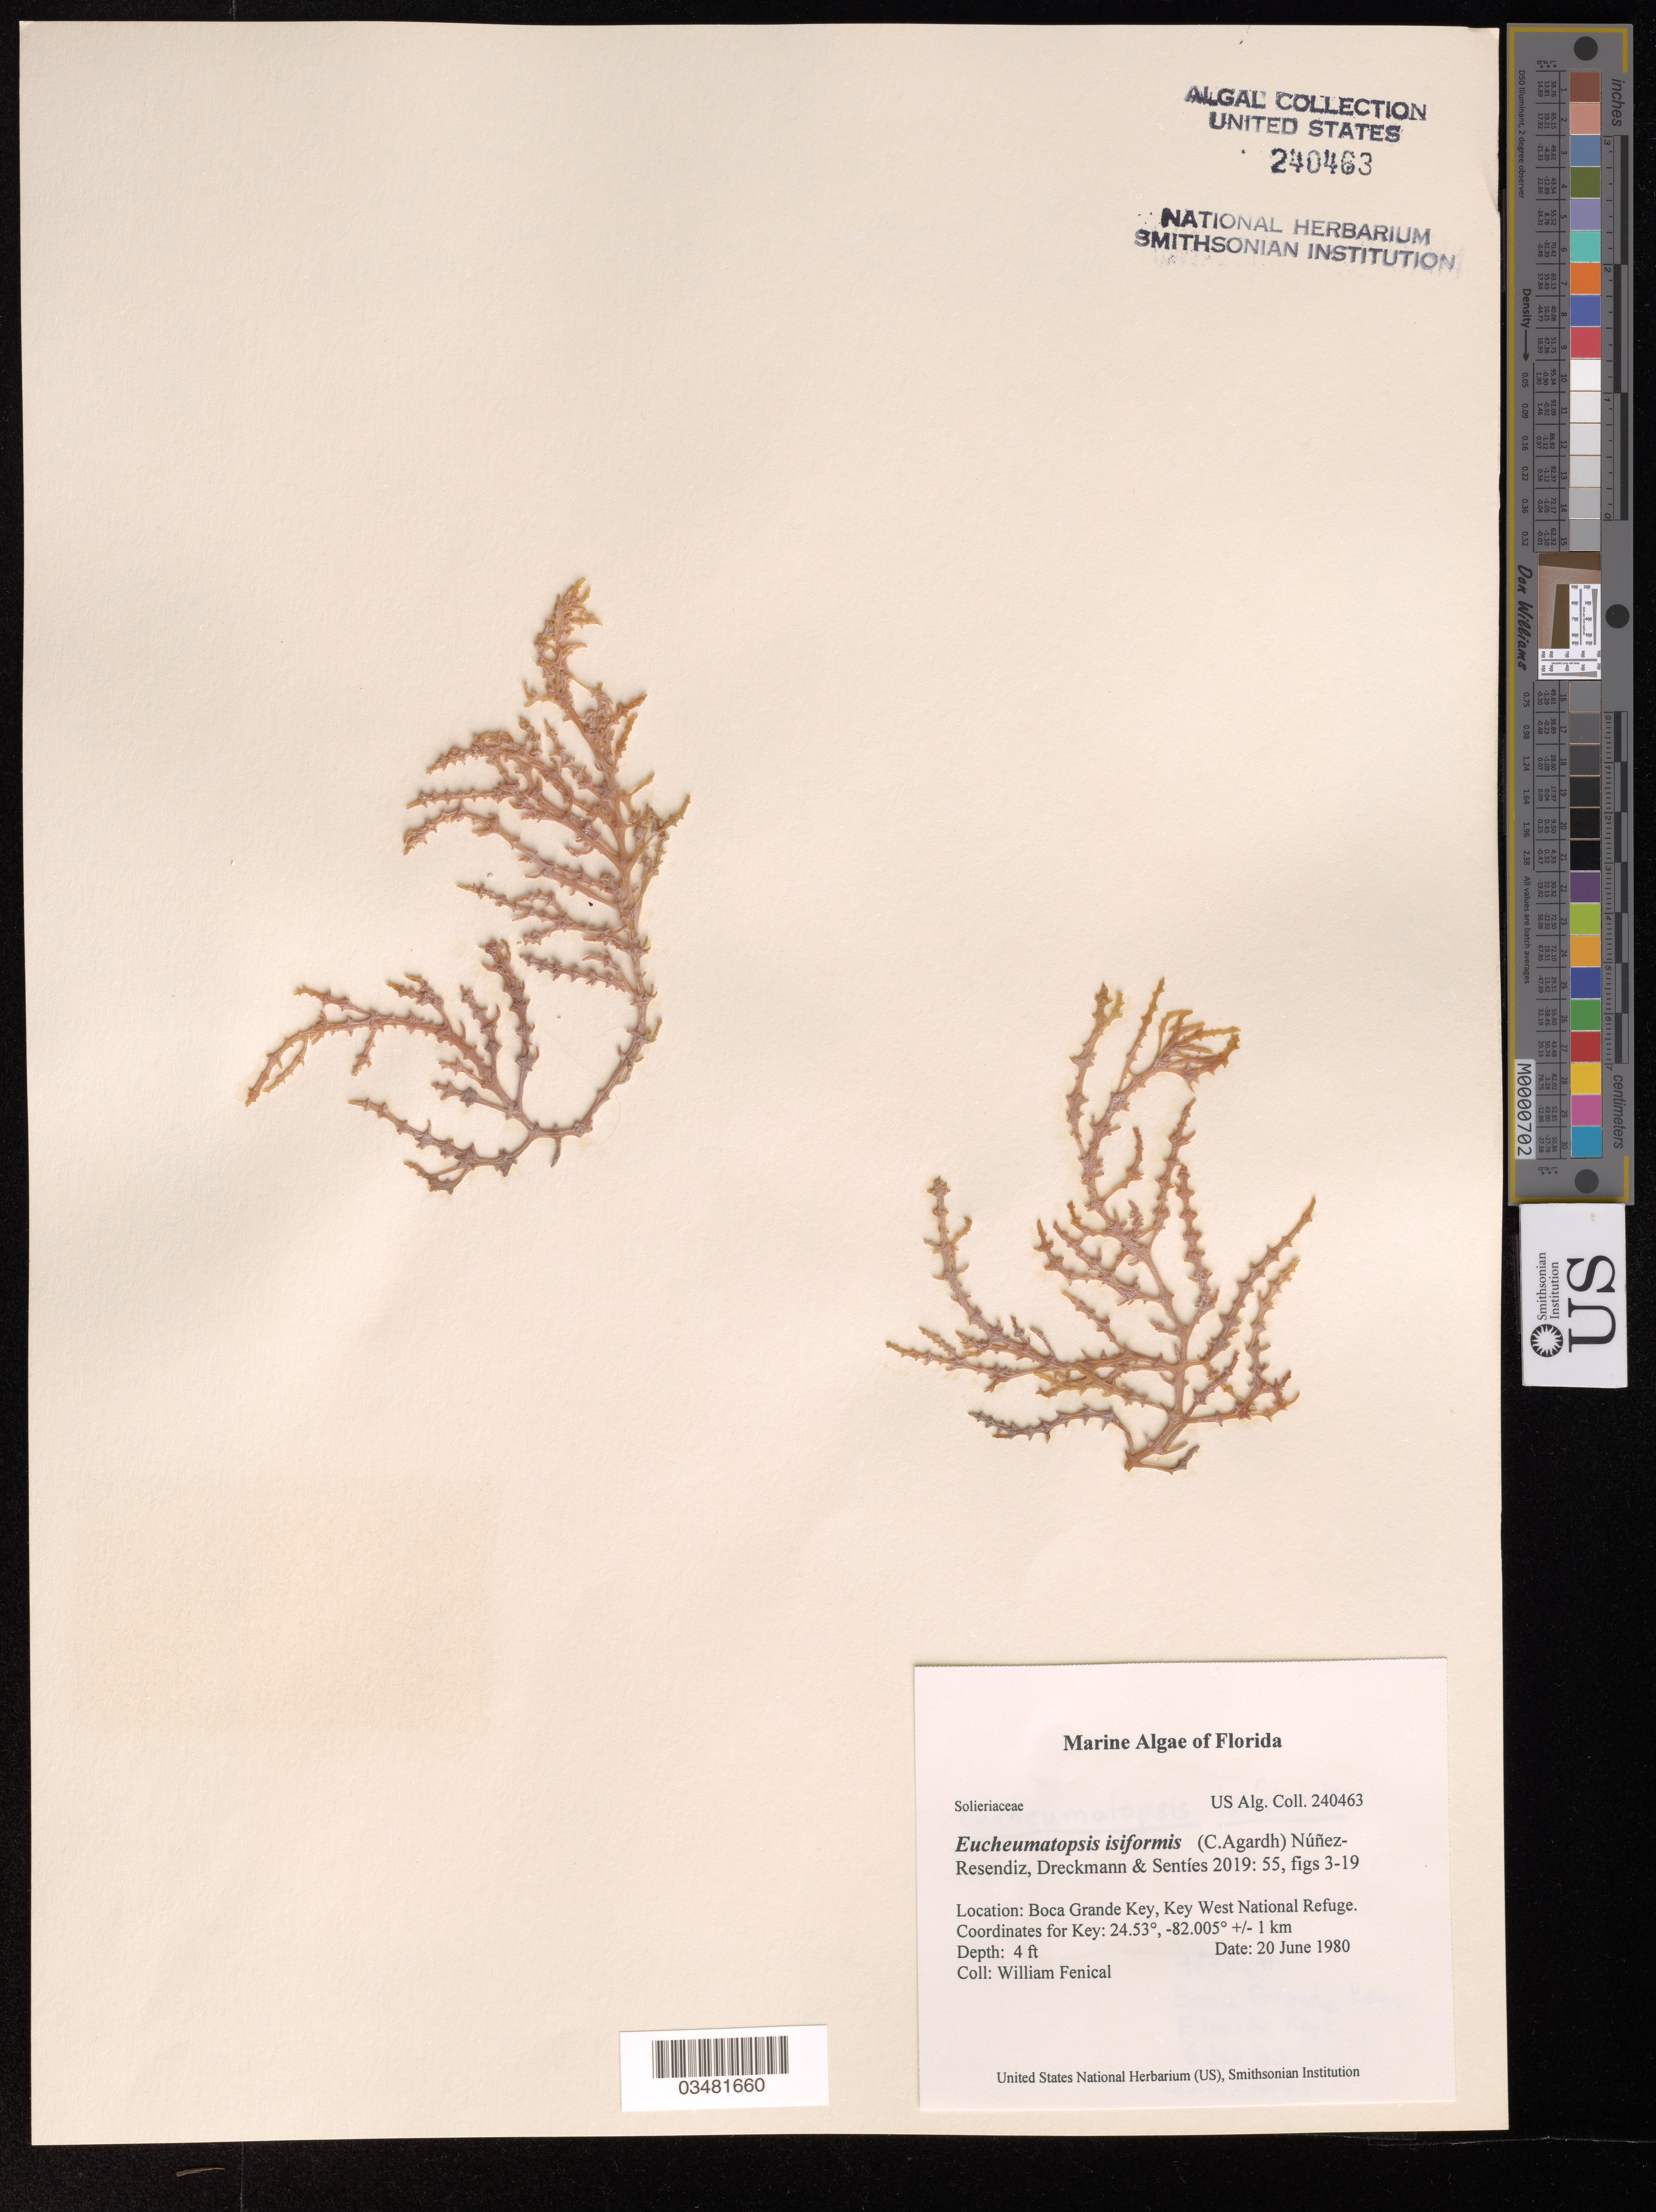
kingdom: Plantae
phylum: Rhodophyta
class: Florideophyceae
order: Gigartinales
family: Solieriaceae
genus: Eucheumatopsis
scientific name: Eucheumatopsis isiformis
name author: (C. Agardh) M.L. Núñez-Resendiz et al.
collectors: W. Fenical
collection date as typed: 20 Jun 1980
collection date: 1980-06-20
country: United States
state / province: Florida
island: Florida Keys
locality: Boca Grande Key, Key West National Refuge.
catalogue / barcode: US 240463